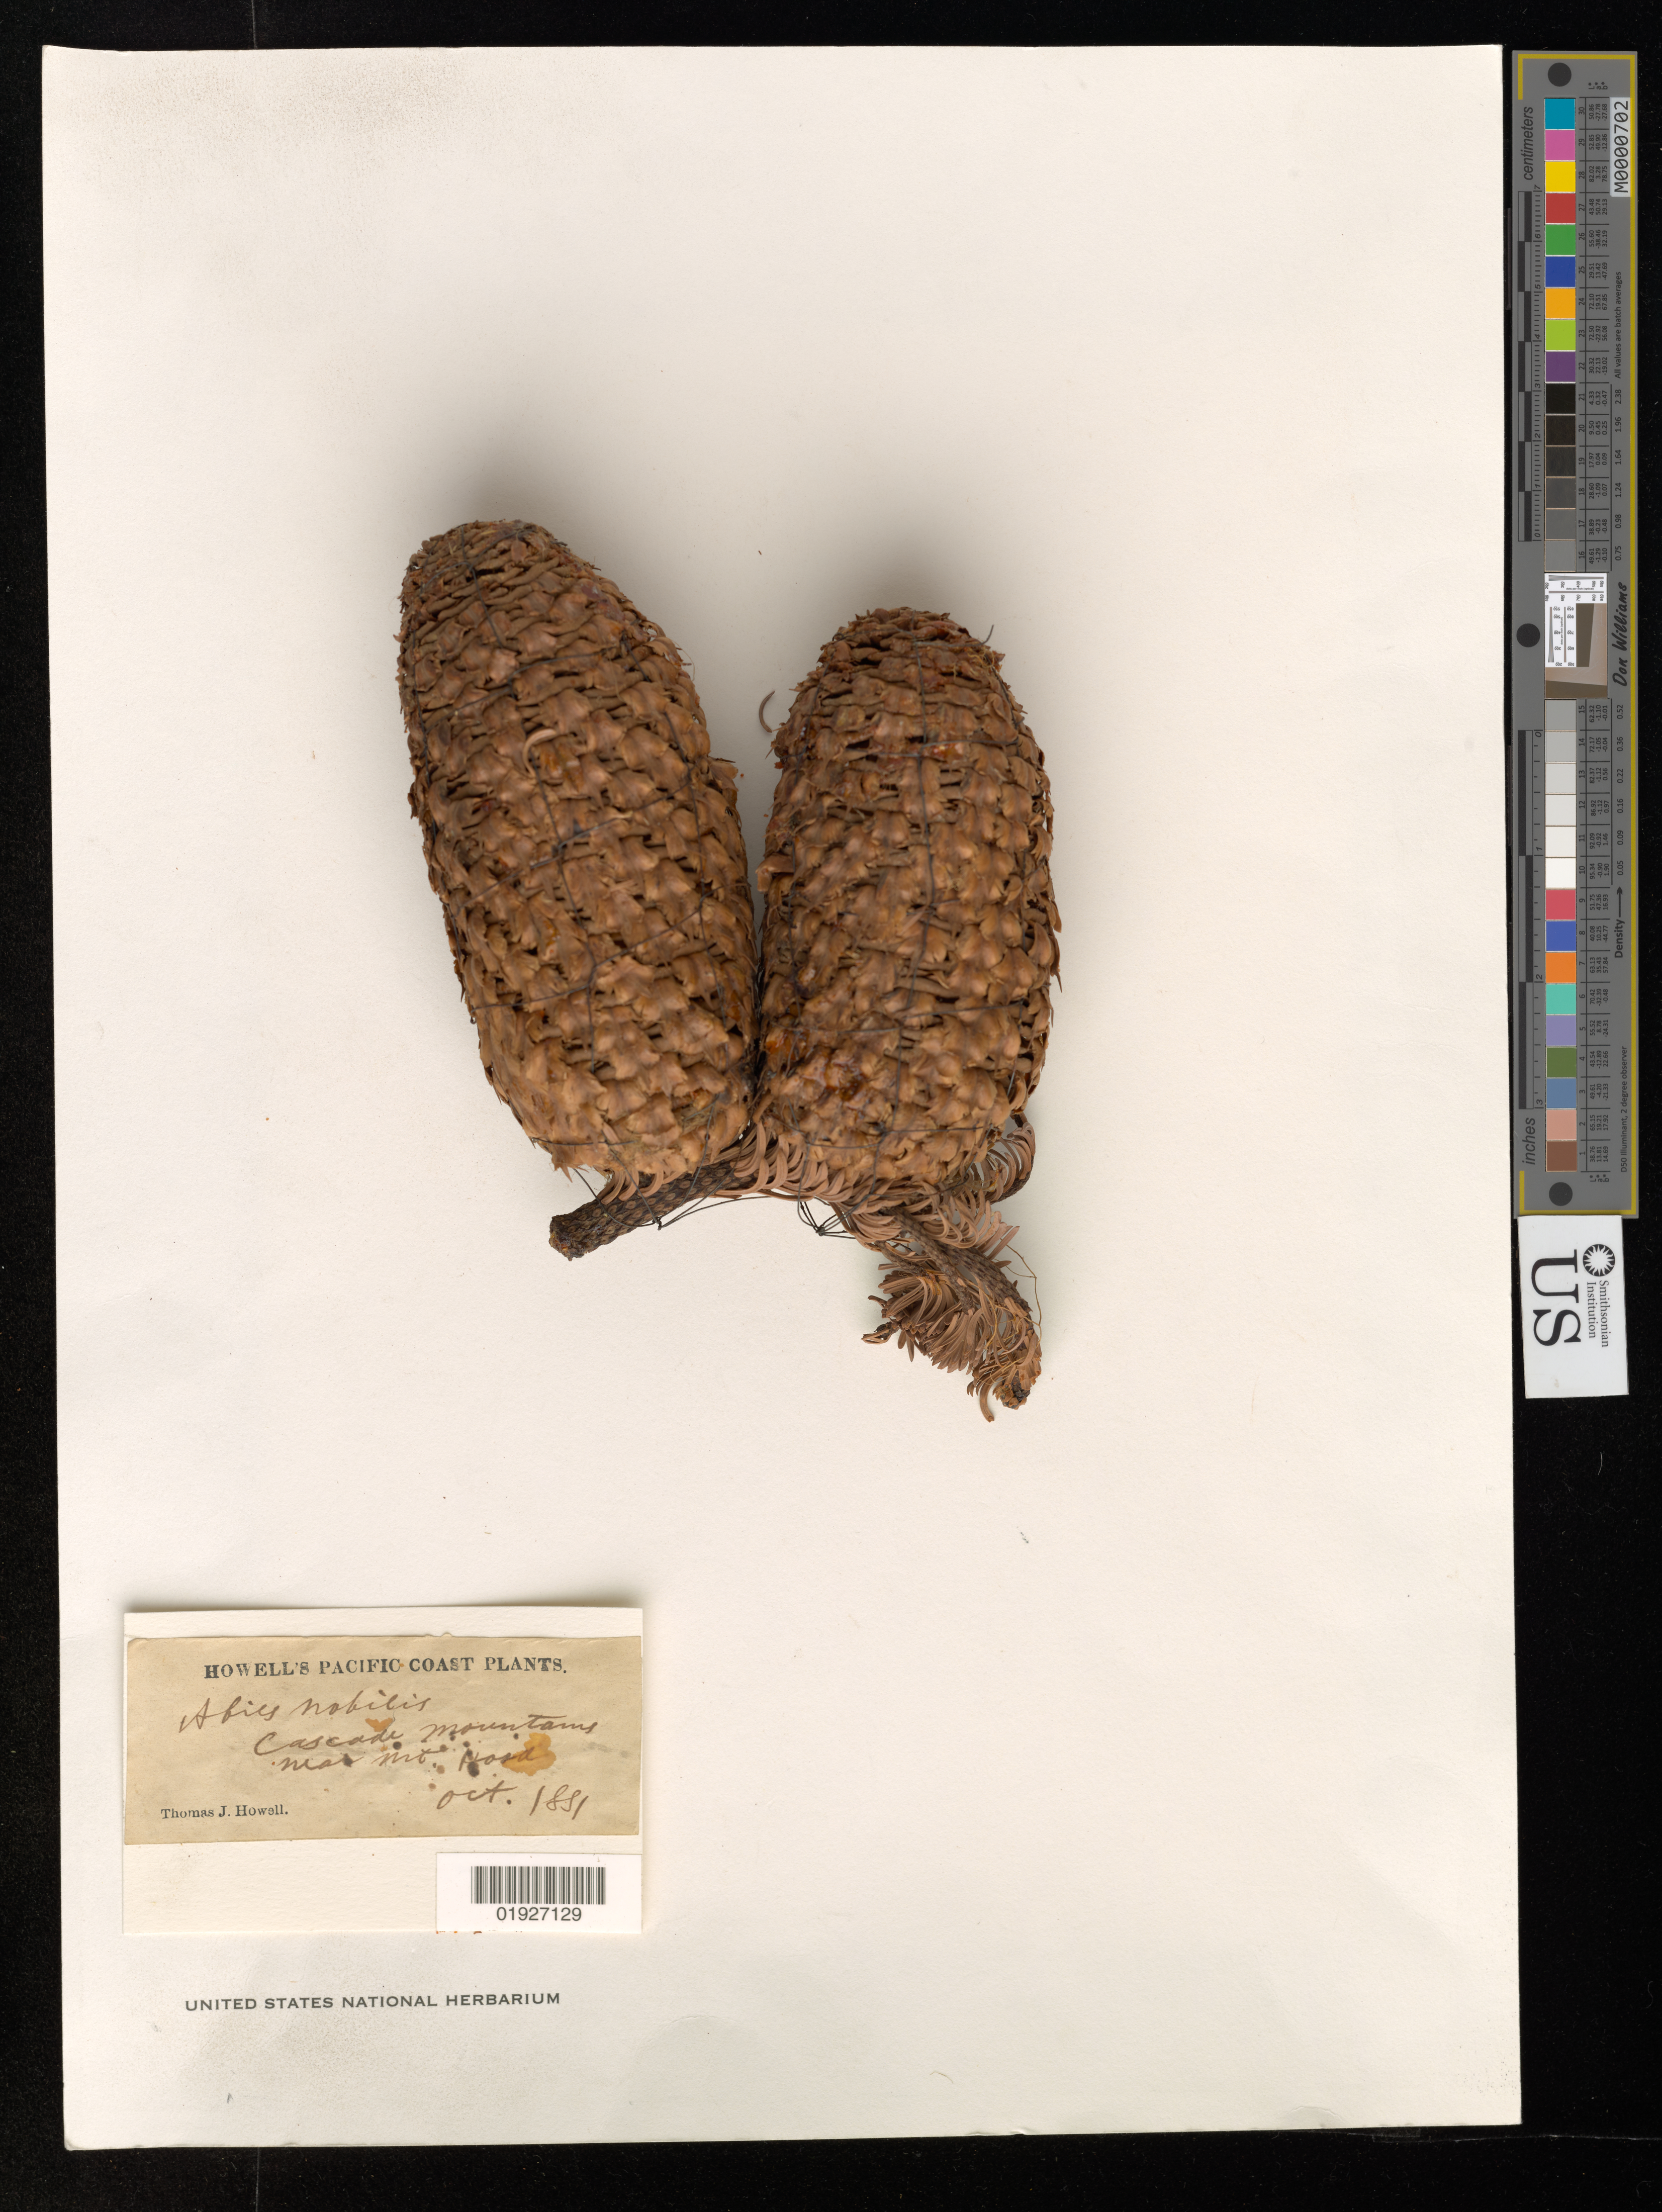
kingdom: Plantae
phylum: Tracheophyta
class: Pinopsida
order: Pinales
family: Pinaceae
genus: Abies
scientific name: Abies procera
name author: Rehder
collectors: T. J. Howell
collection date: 1881-10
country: United States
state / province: Oregon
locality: near Mt. Hood, Cascade Mountains